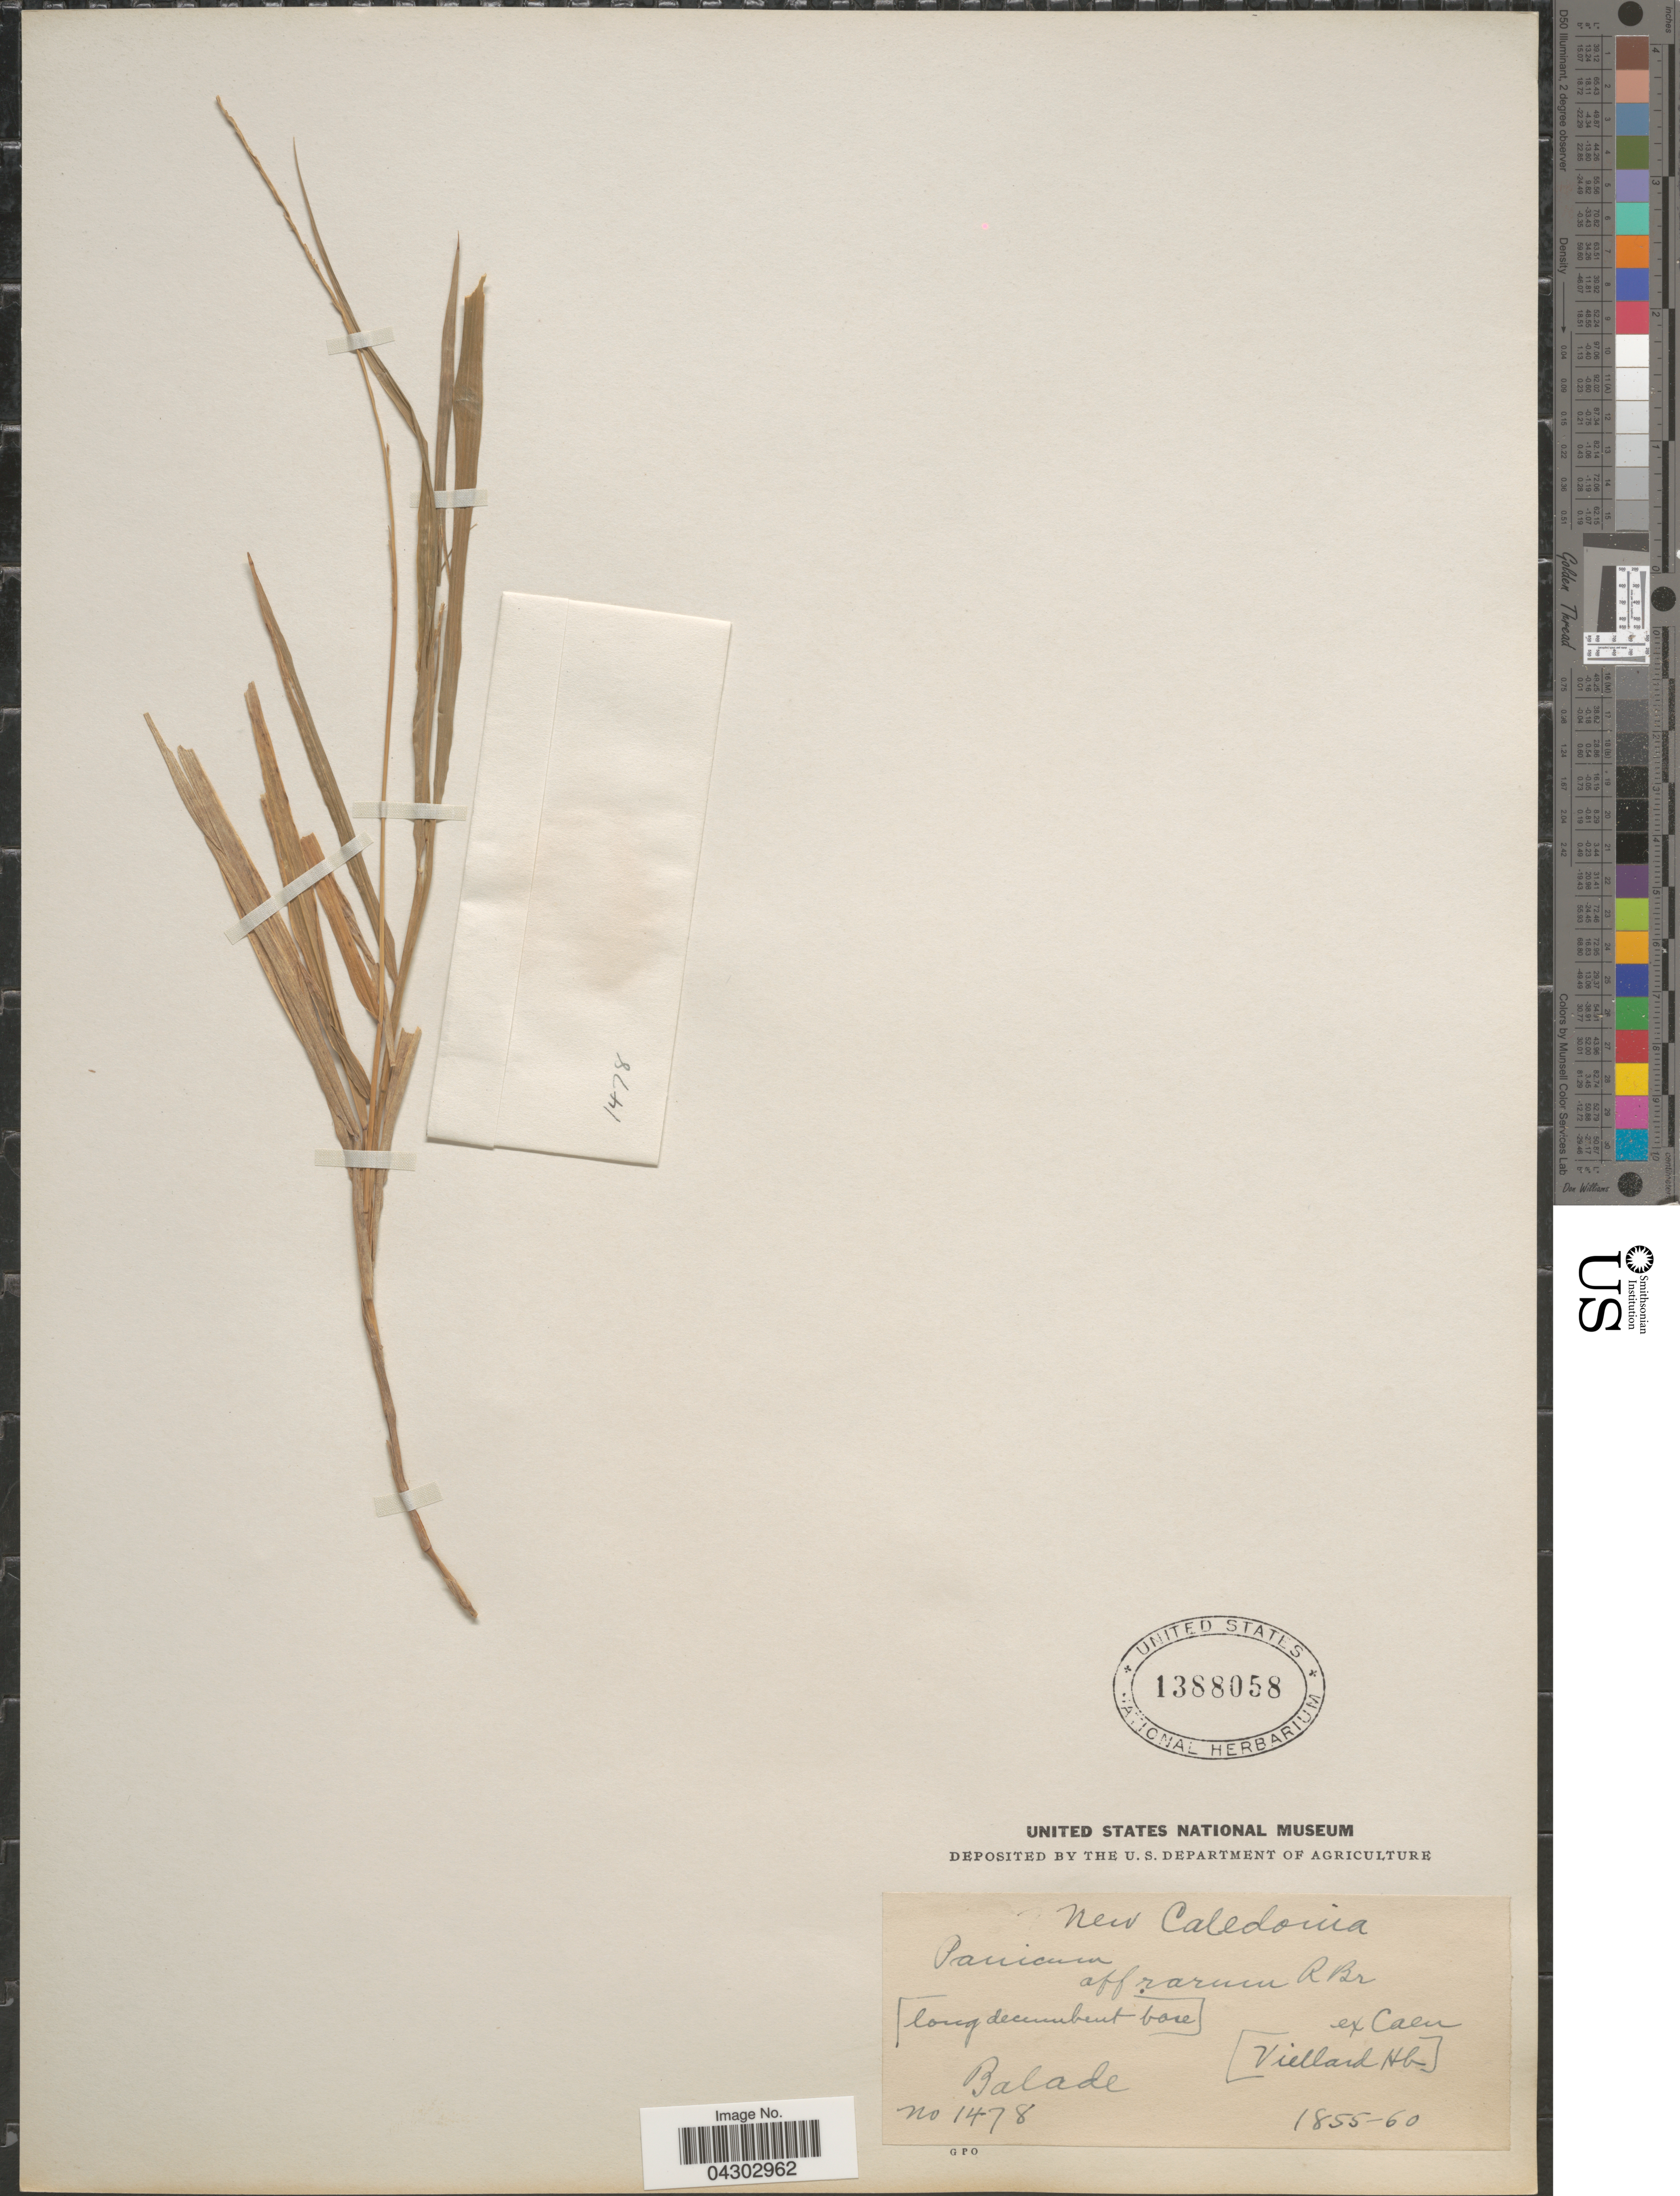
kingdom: Plantae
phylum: Tracheophyta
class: Liliopsida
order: Poales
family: Poaceae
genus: Panicum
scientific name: Panicum sp.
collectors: Ex herb. Caen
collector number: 1478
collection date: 1855/1860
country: New Caledonia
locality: Balade.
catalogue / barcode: US 1388058